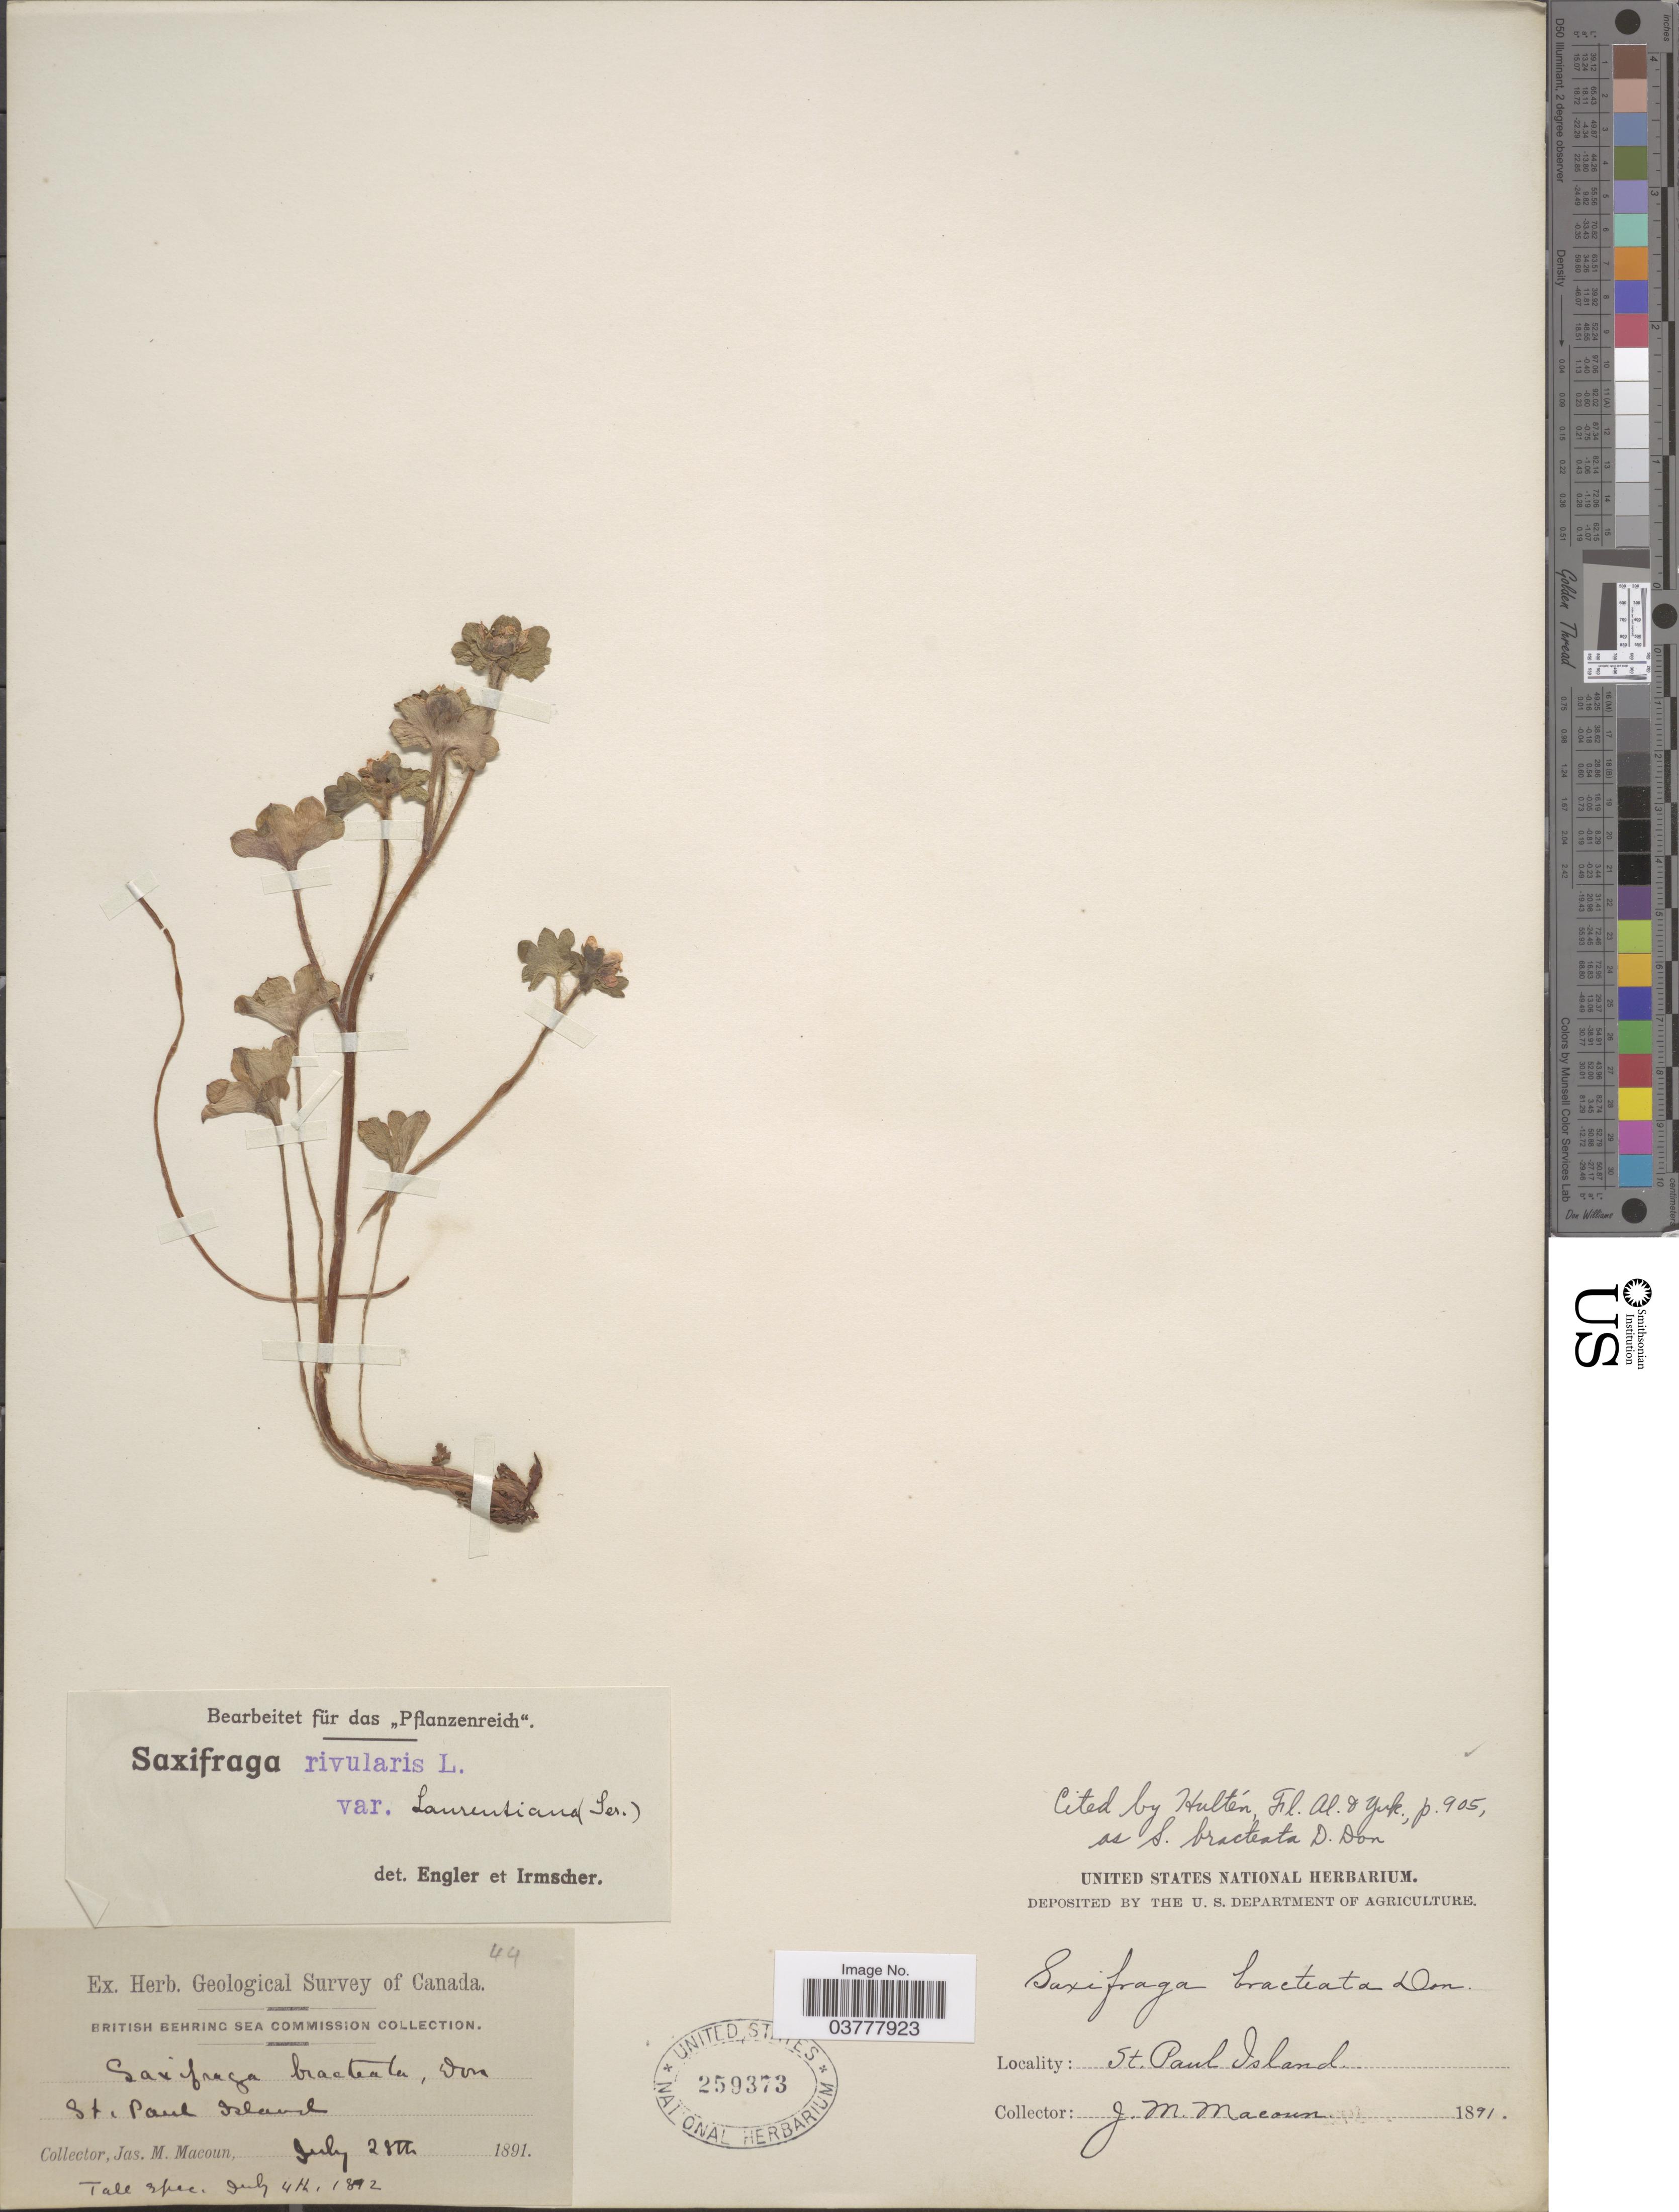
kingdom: Plantae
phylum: Tracheophyta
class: Magnoliopsida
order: Saxifragales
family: Saxifragaceae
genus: Saxifraga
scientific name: Saxifraga bracteata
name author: D. Don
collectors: J. M. Macoun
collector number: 44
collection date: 1891-07-28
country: United States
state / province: Alaska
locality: St. Paul Island.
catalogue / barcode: US 259373